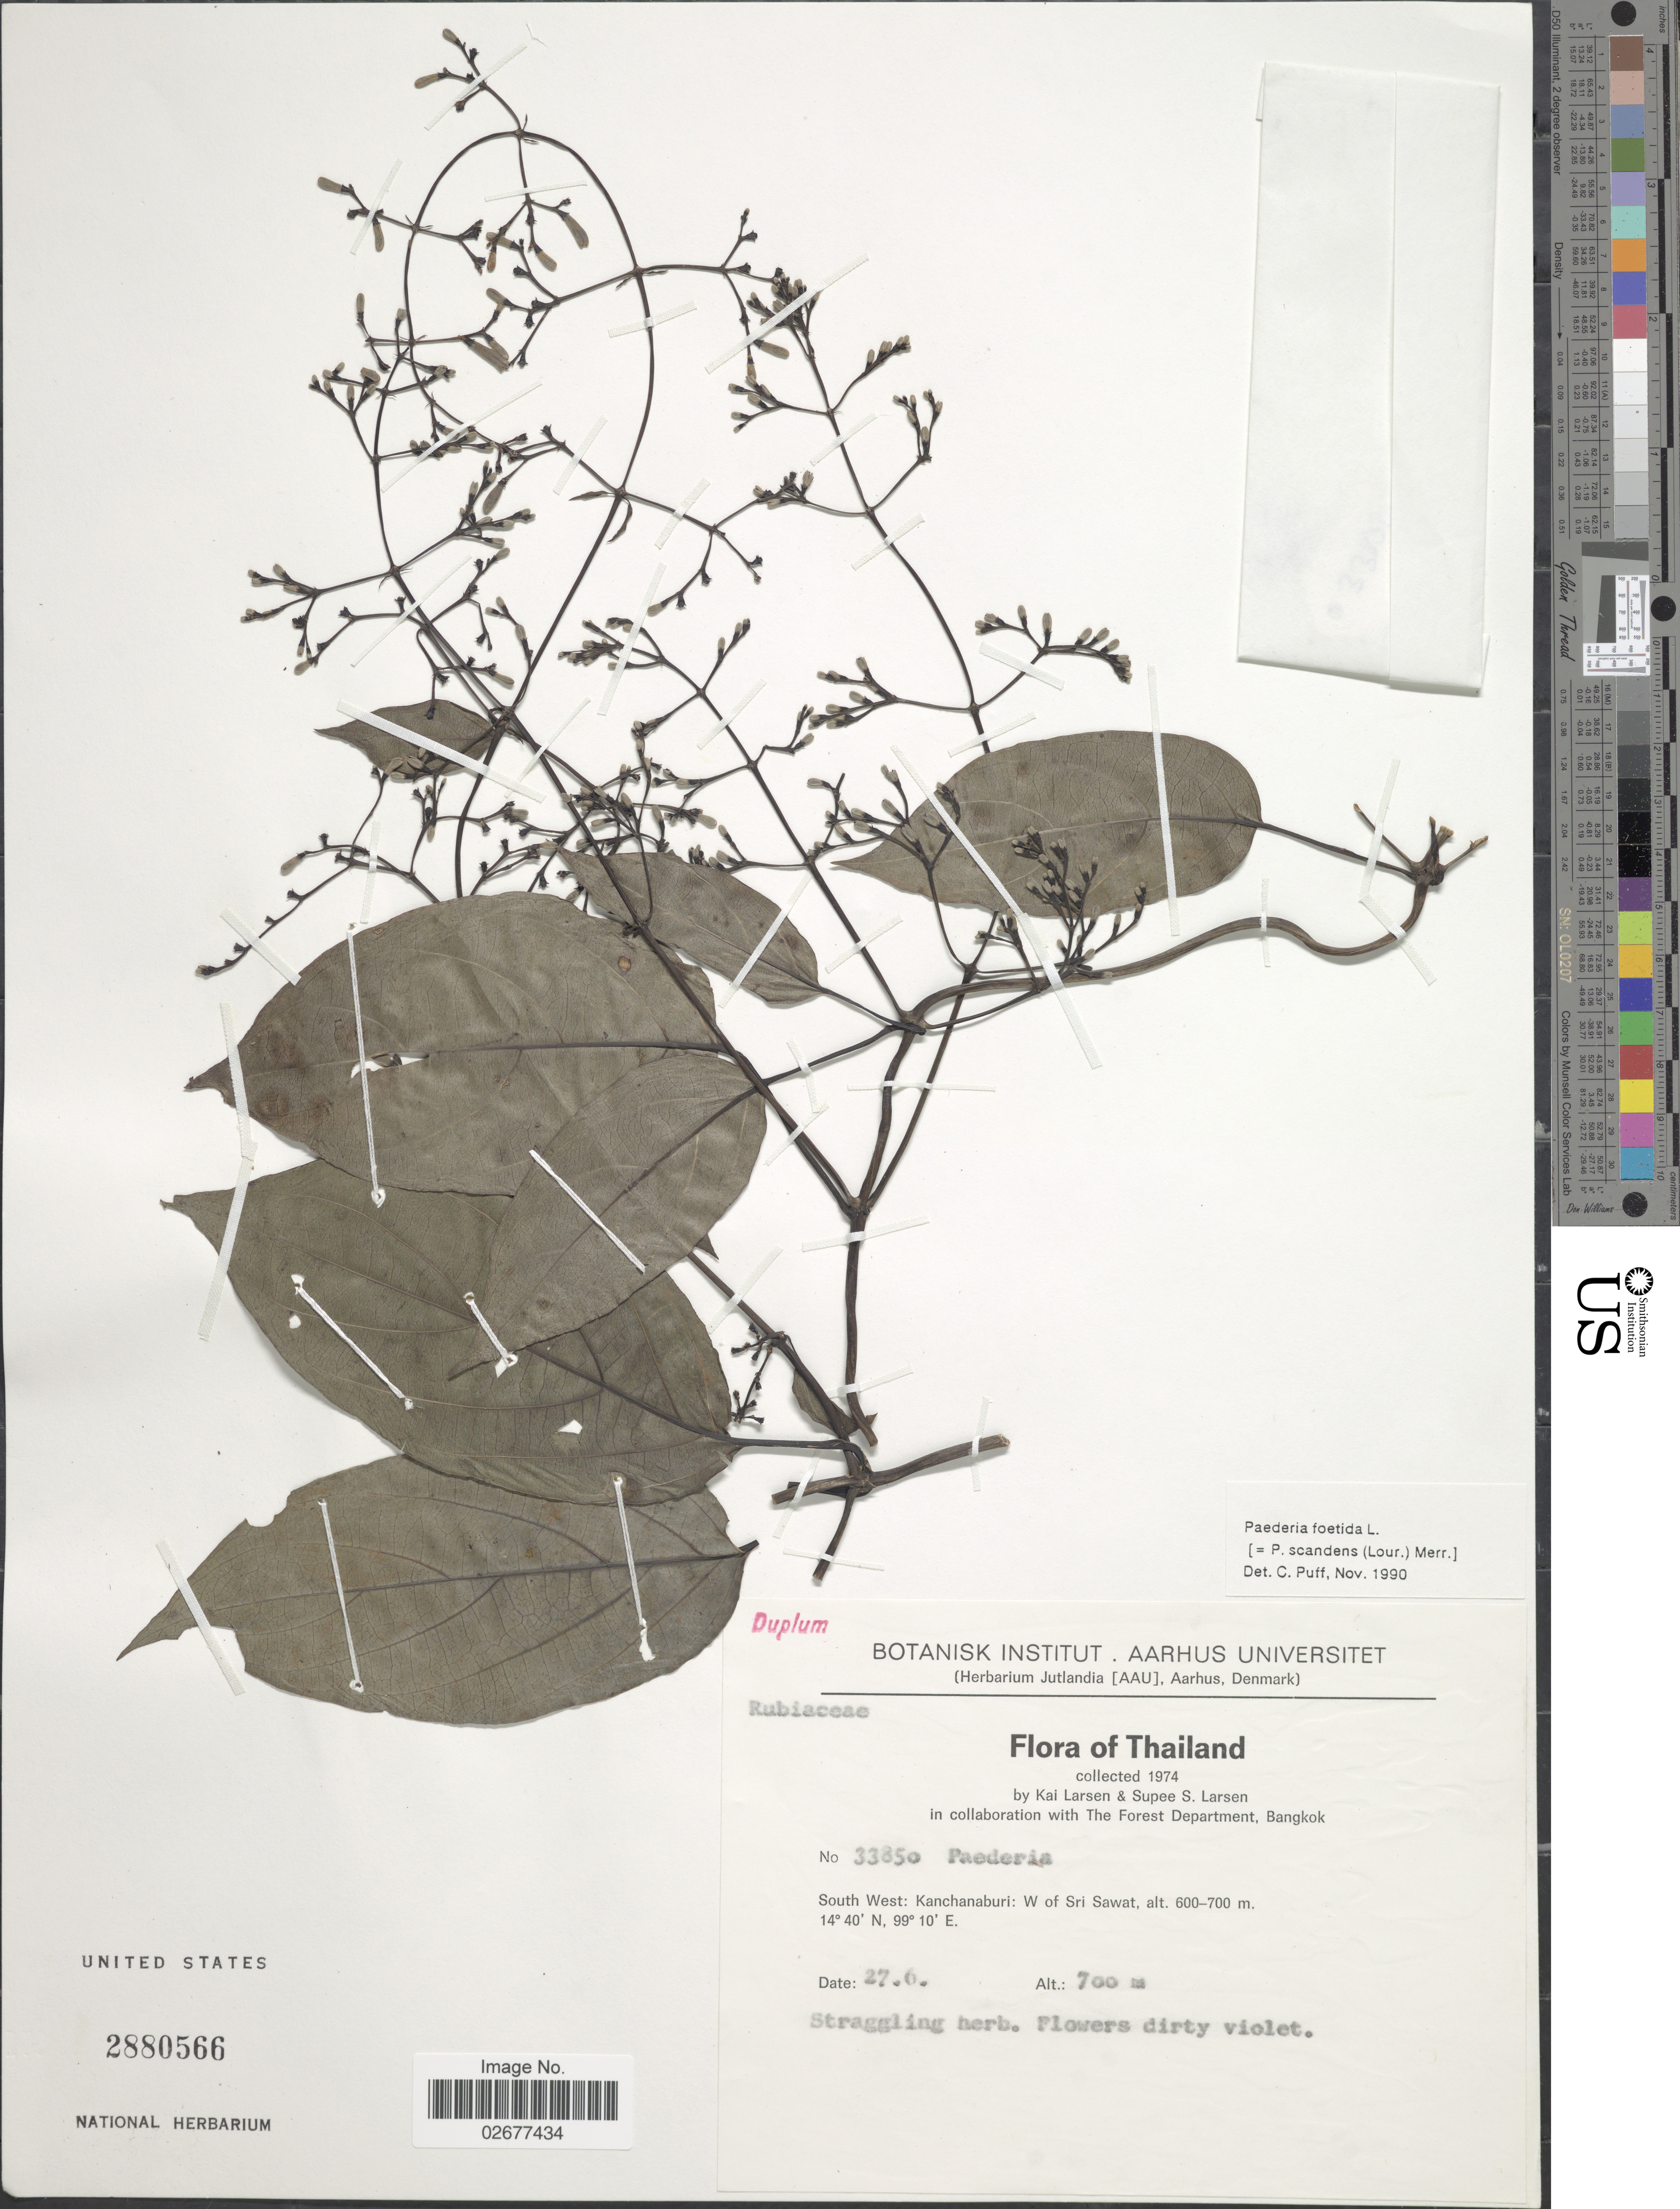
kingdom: Plantae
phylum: Tracheophyta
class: Magnoliopsida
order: Gentianales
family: Rubiaceae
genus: Paederia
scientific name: Paederia foetida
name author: L.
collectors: K. Larsen & S. Larsen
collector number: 33850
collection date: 1974-06-27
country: Thailand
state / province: Kanchanaburi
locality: South West: W of Sri Sawat.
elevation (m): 700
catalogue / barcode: US 2880566